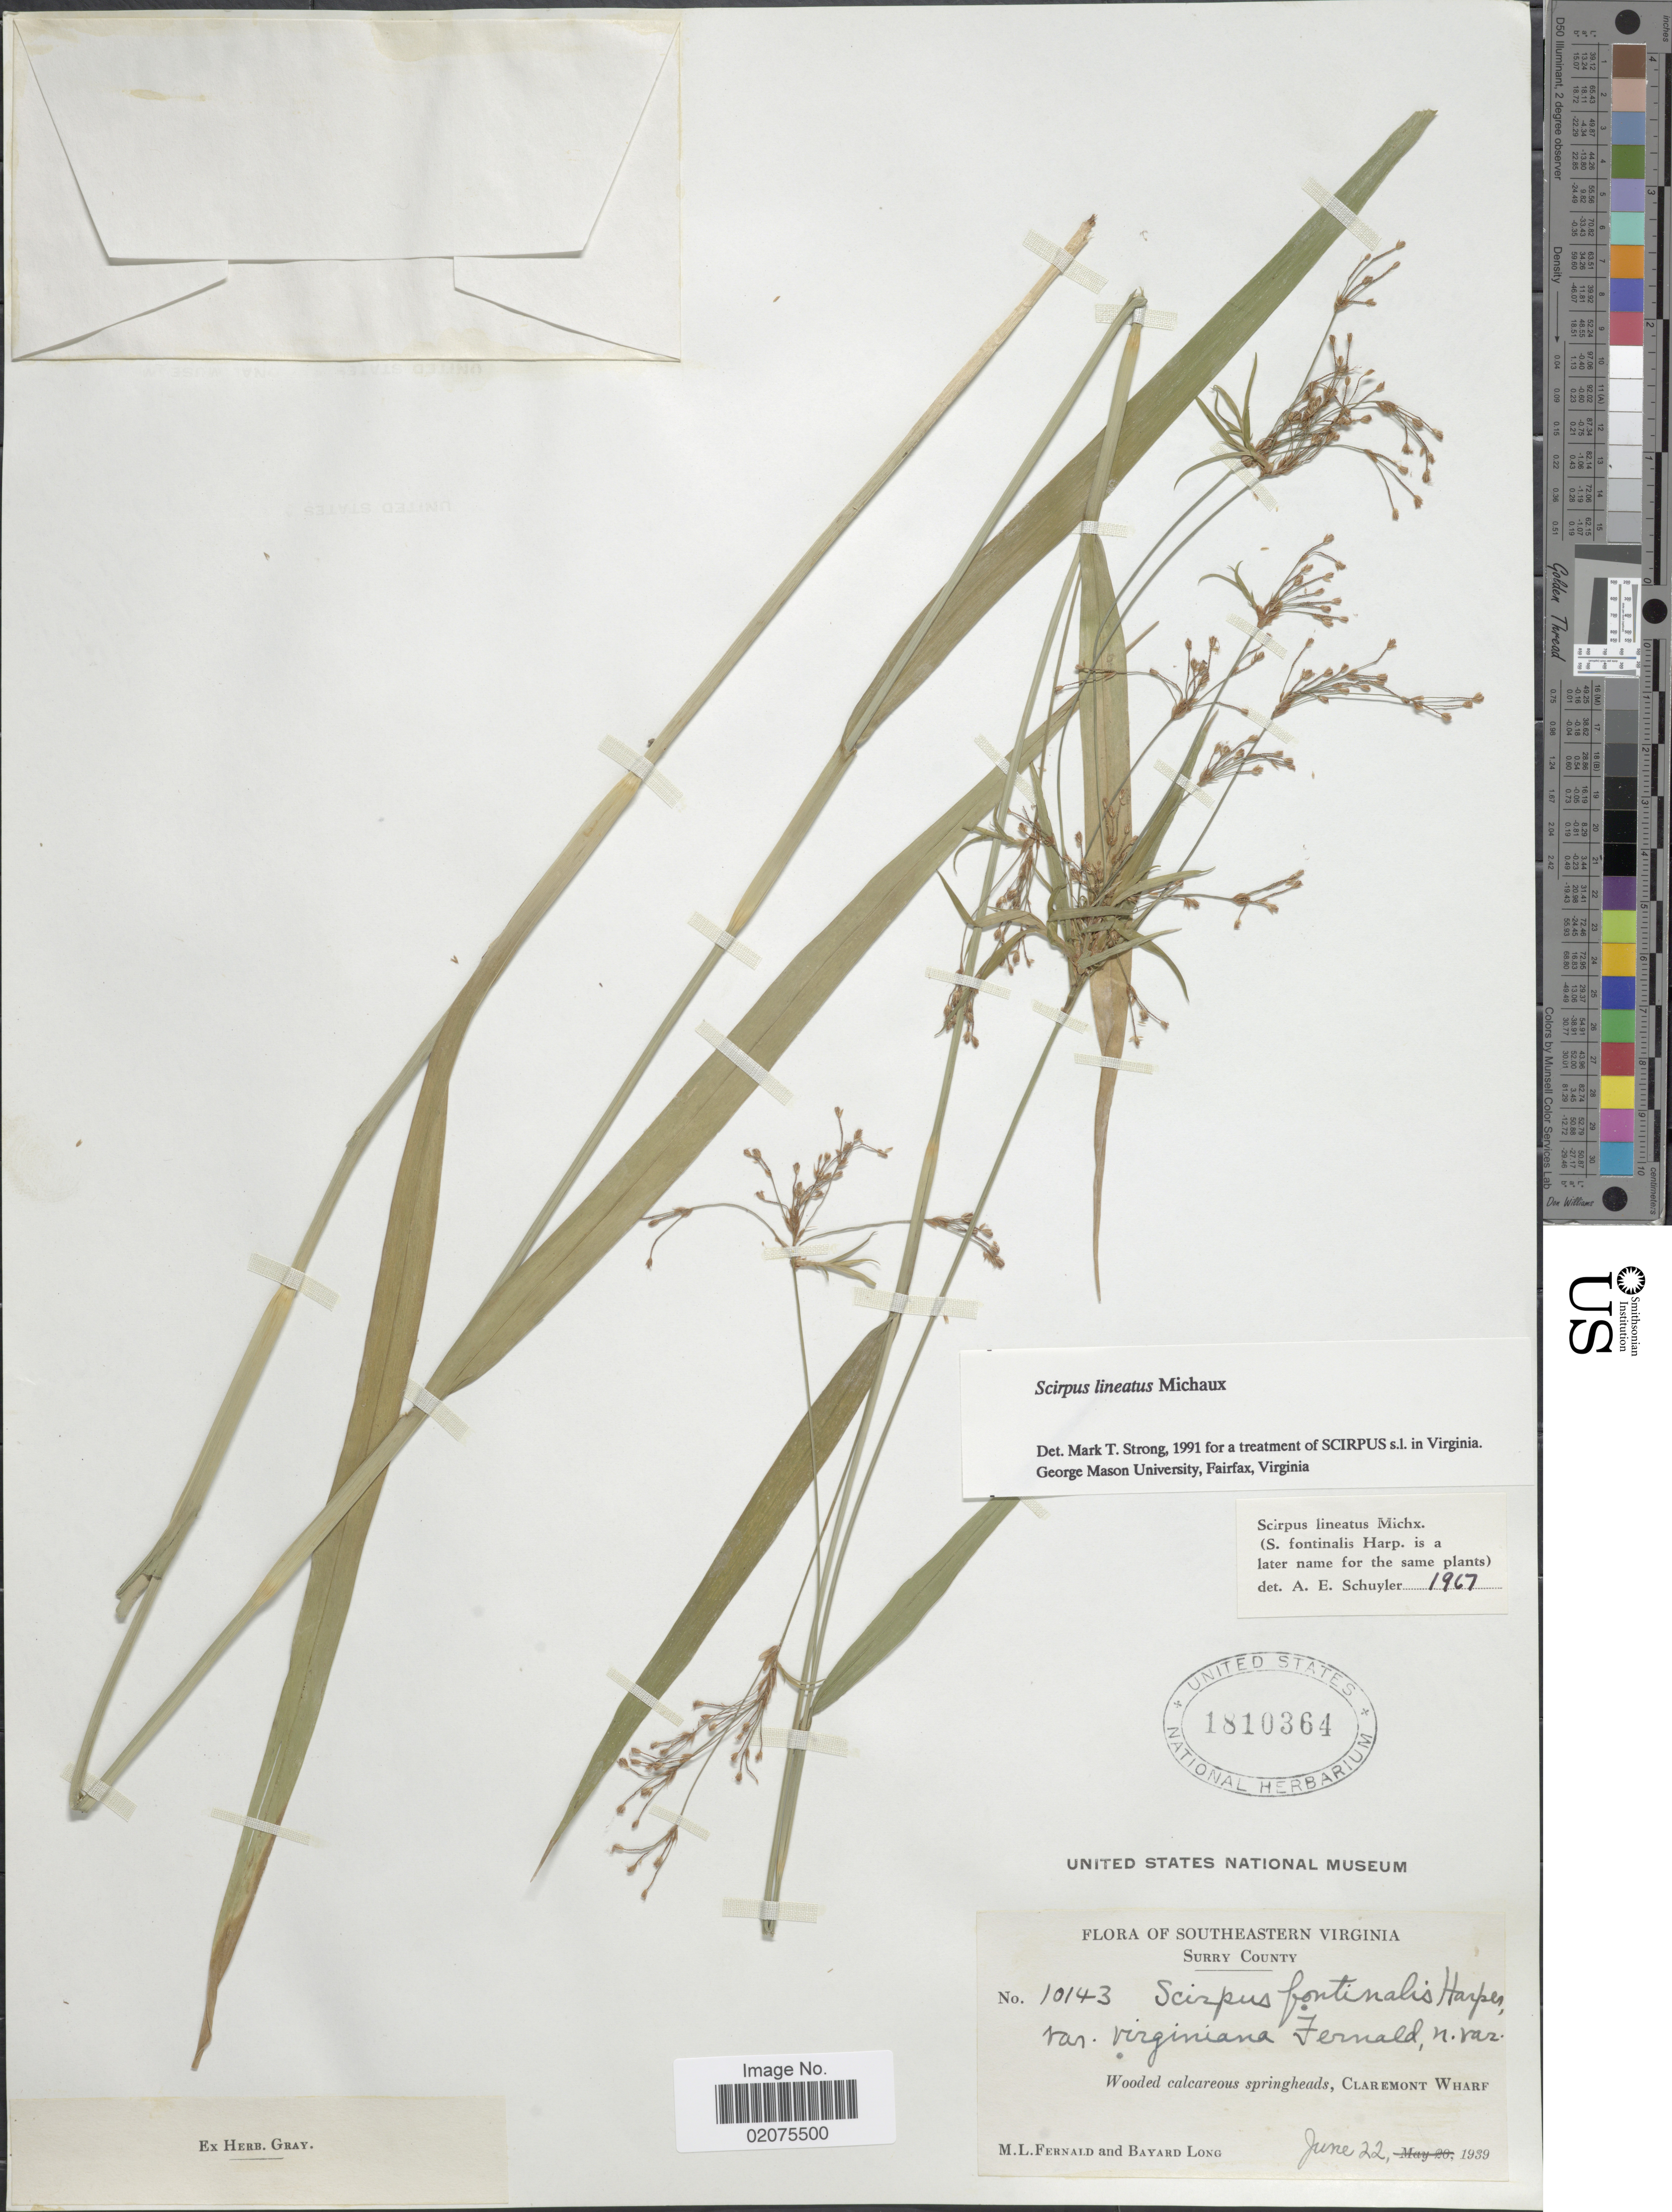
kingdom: Plantae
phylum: Tracheophyta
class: Liliopsida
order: Poales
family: Cyperaceae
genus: Scirpus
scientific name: Scirpus lineatus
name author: Michx.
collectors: M. L. Fernald & B. Long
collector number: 10143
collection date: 1939-06-02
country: United States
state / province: Virginia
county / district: Surry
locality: Southeastern Virginia. Surry County. Wooded calcareous springheads, Claremont Wharf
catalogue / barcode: US 1810364